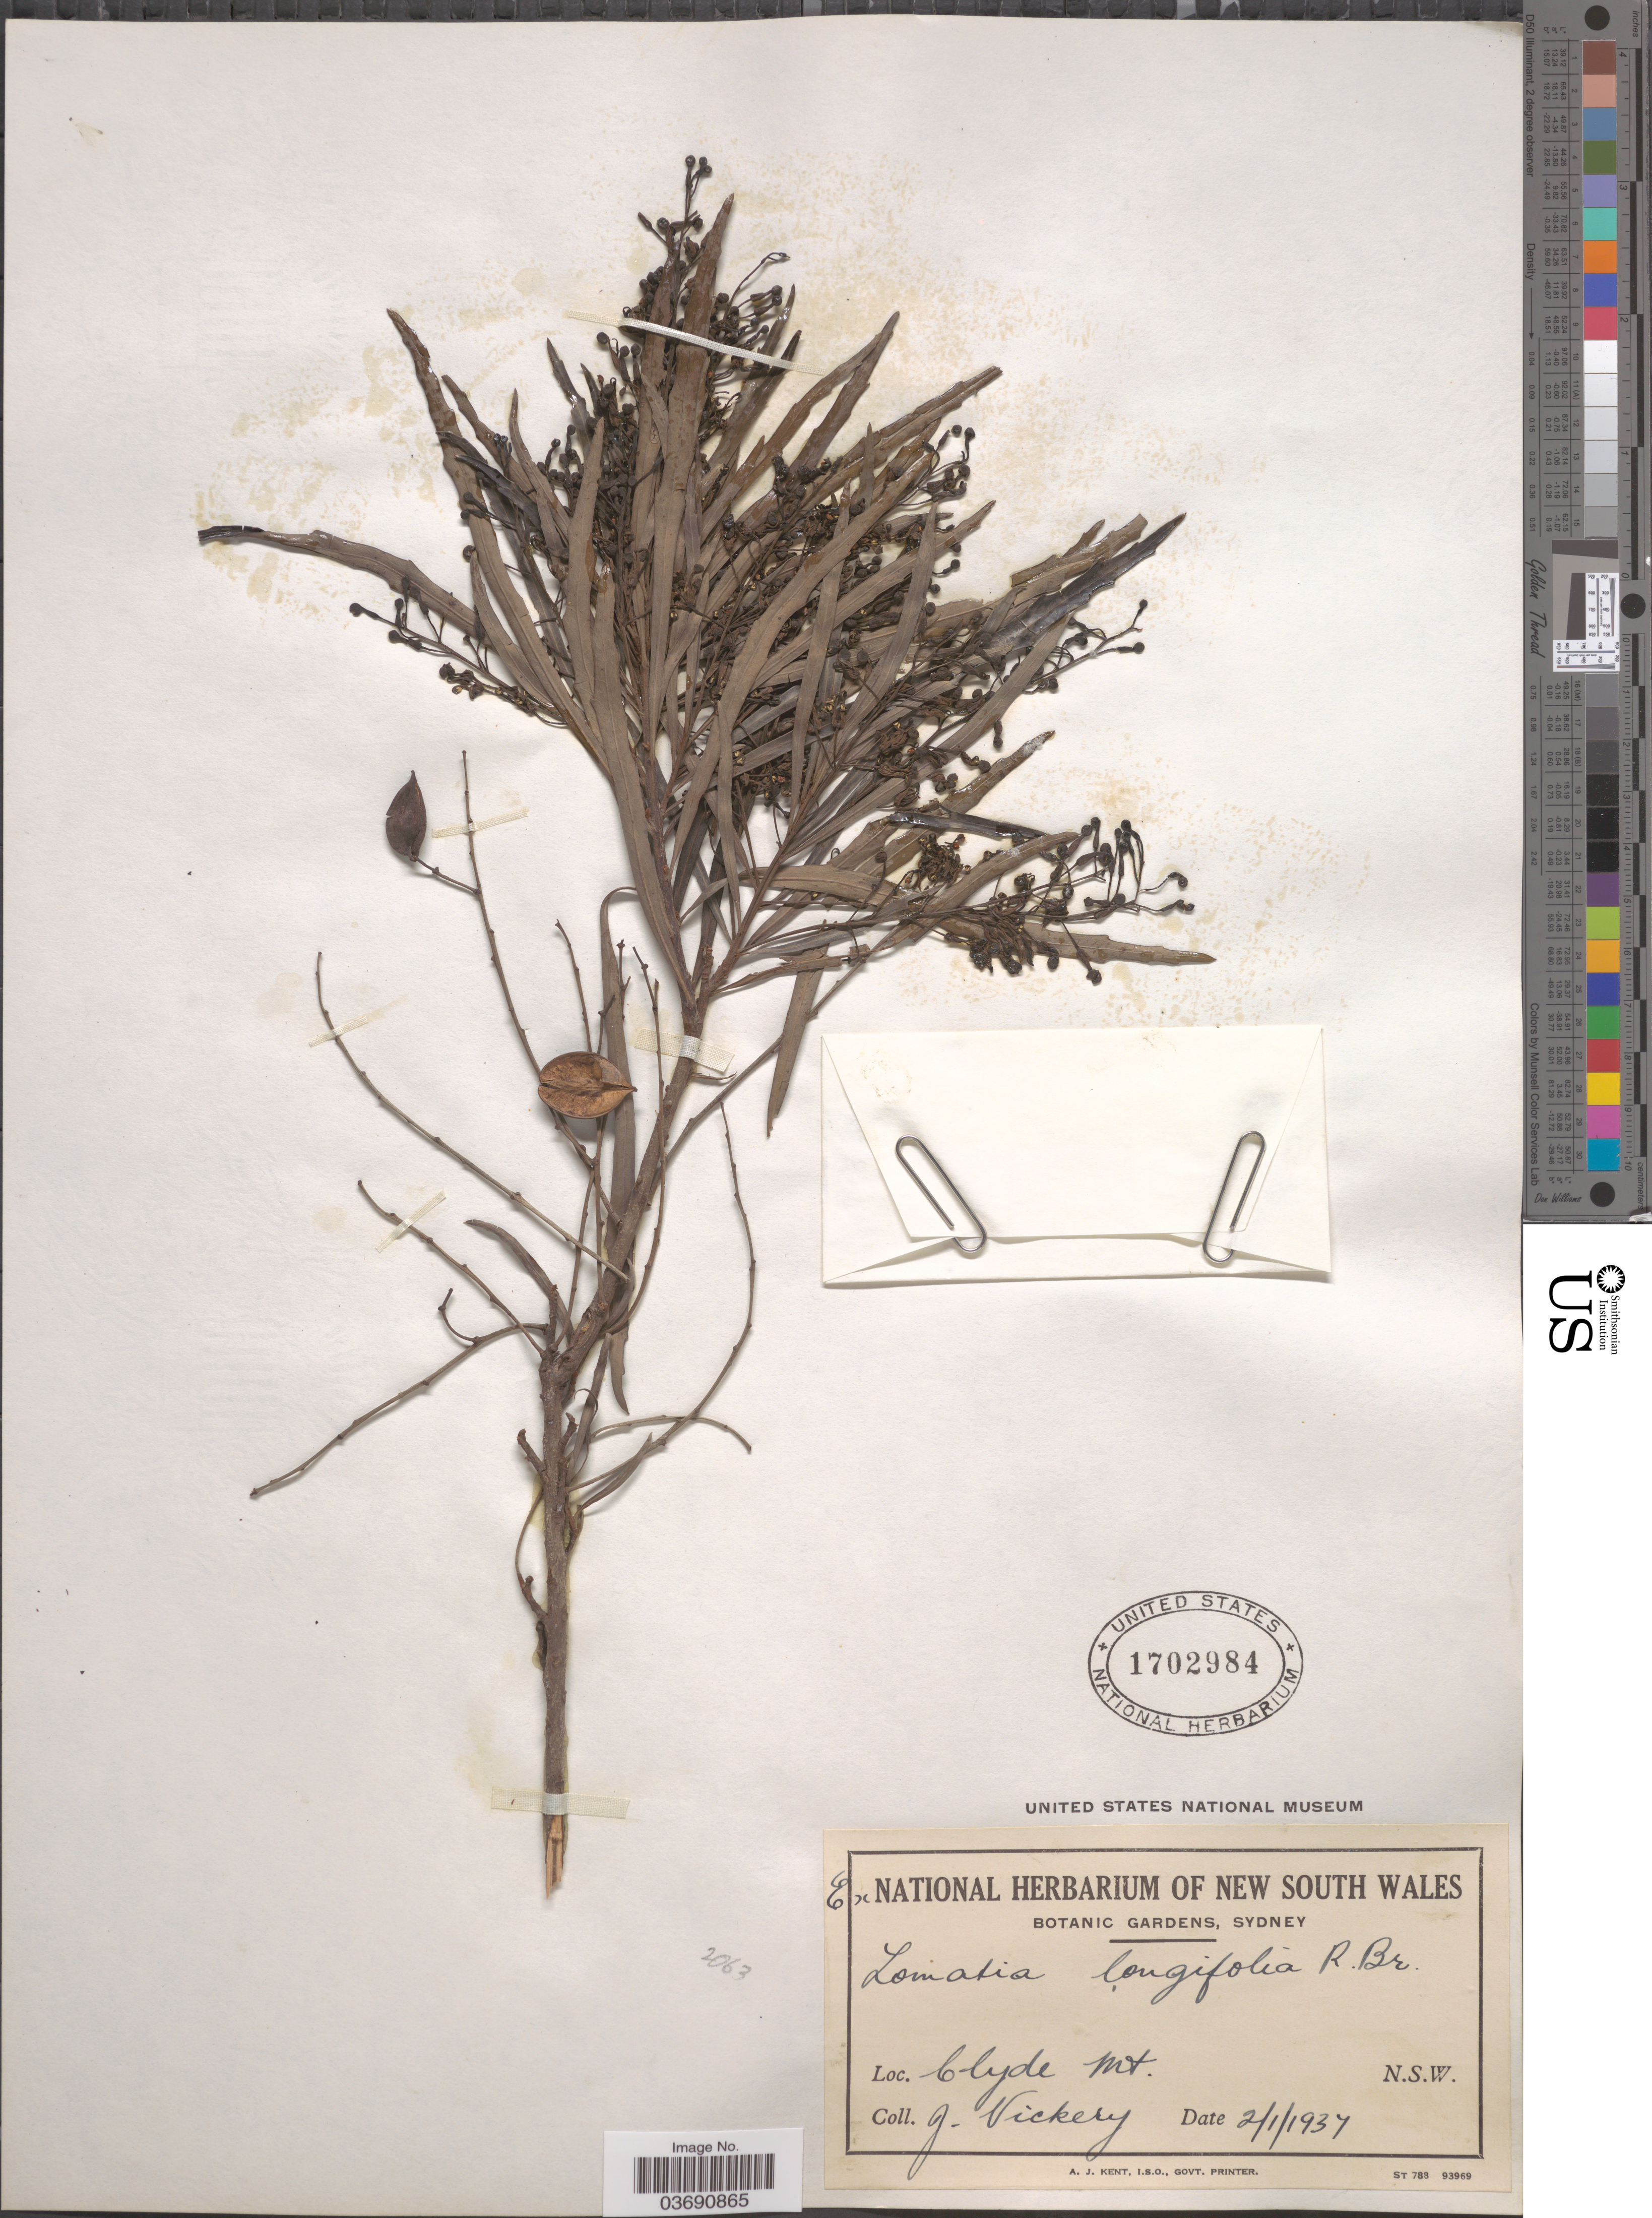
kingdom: Plantae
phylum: Tracheophyta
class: Magnoliopsida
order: Proteales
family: Proteaceae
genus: Lomatia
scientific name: Lomatia longifolia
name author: R. Br.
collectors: J. Vickery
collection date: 1937-01-02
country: Australia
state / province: New South Wales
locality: Clyde Mt.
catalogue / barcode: US 1702984